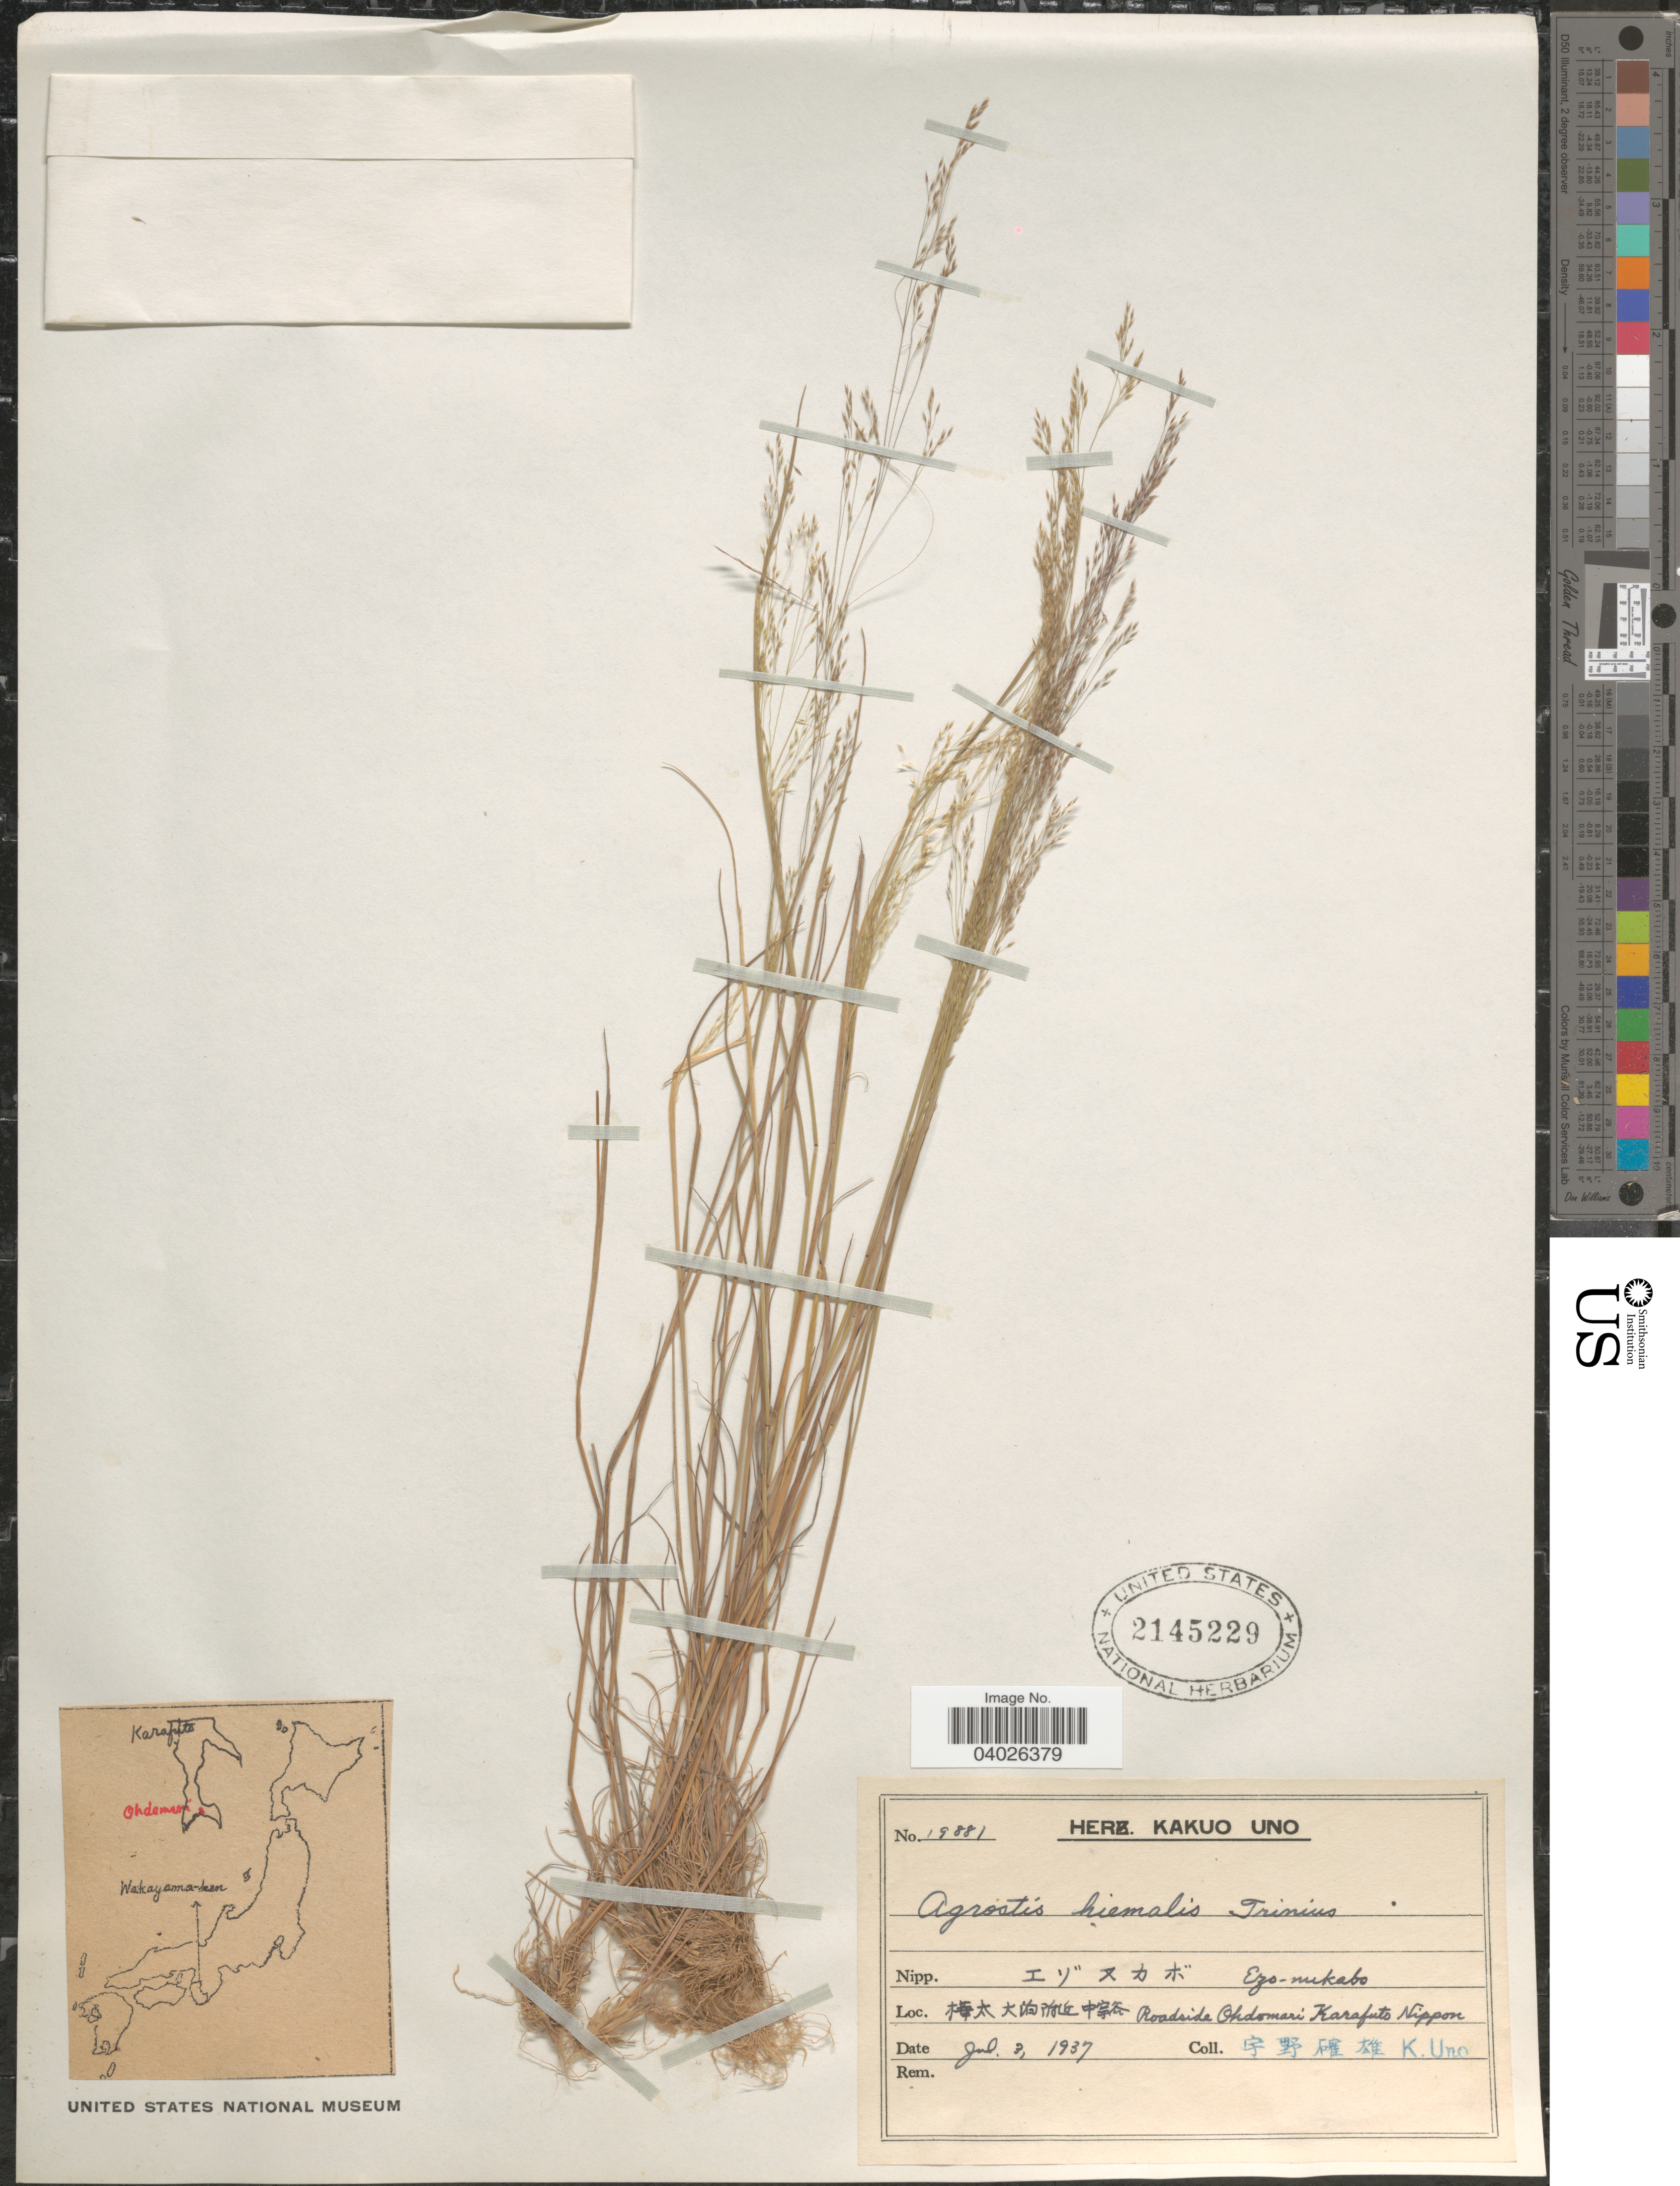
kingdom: Plantae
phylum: Tracheophyta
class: Liliopsida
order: Poales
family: Poaceae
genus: Agrostis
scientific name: Agrostis hyemalis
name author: (Walter) Britton et al.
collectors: K. Uno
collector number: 19881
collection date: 1937-07-03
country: Japan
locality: X Roadside Ohdomari Karafuto Nippon.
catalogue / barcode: US 2145229